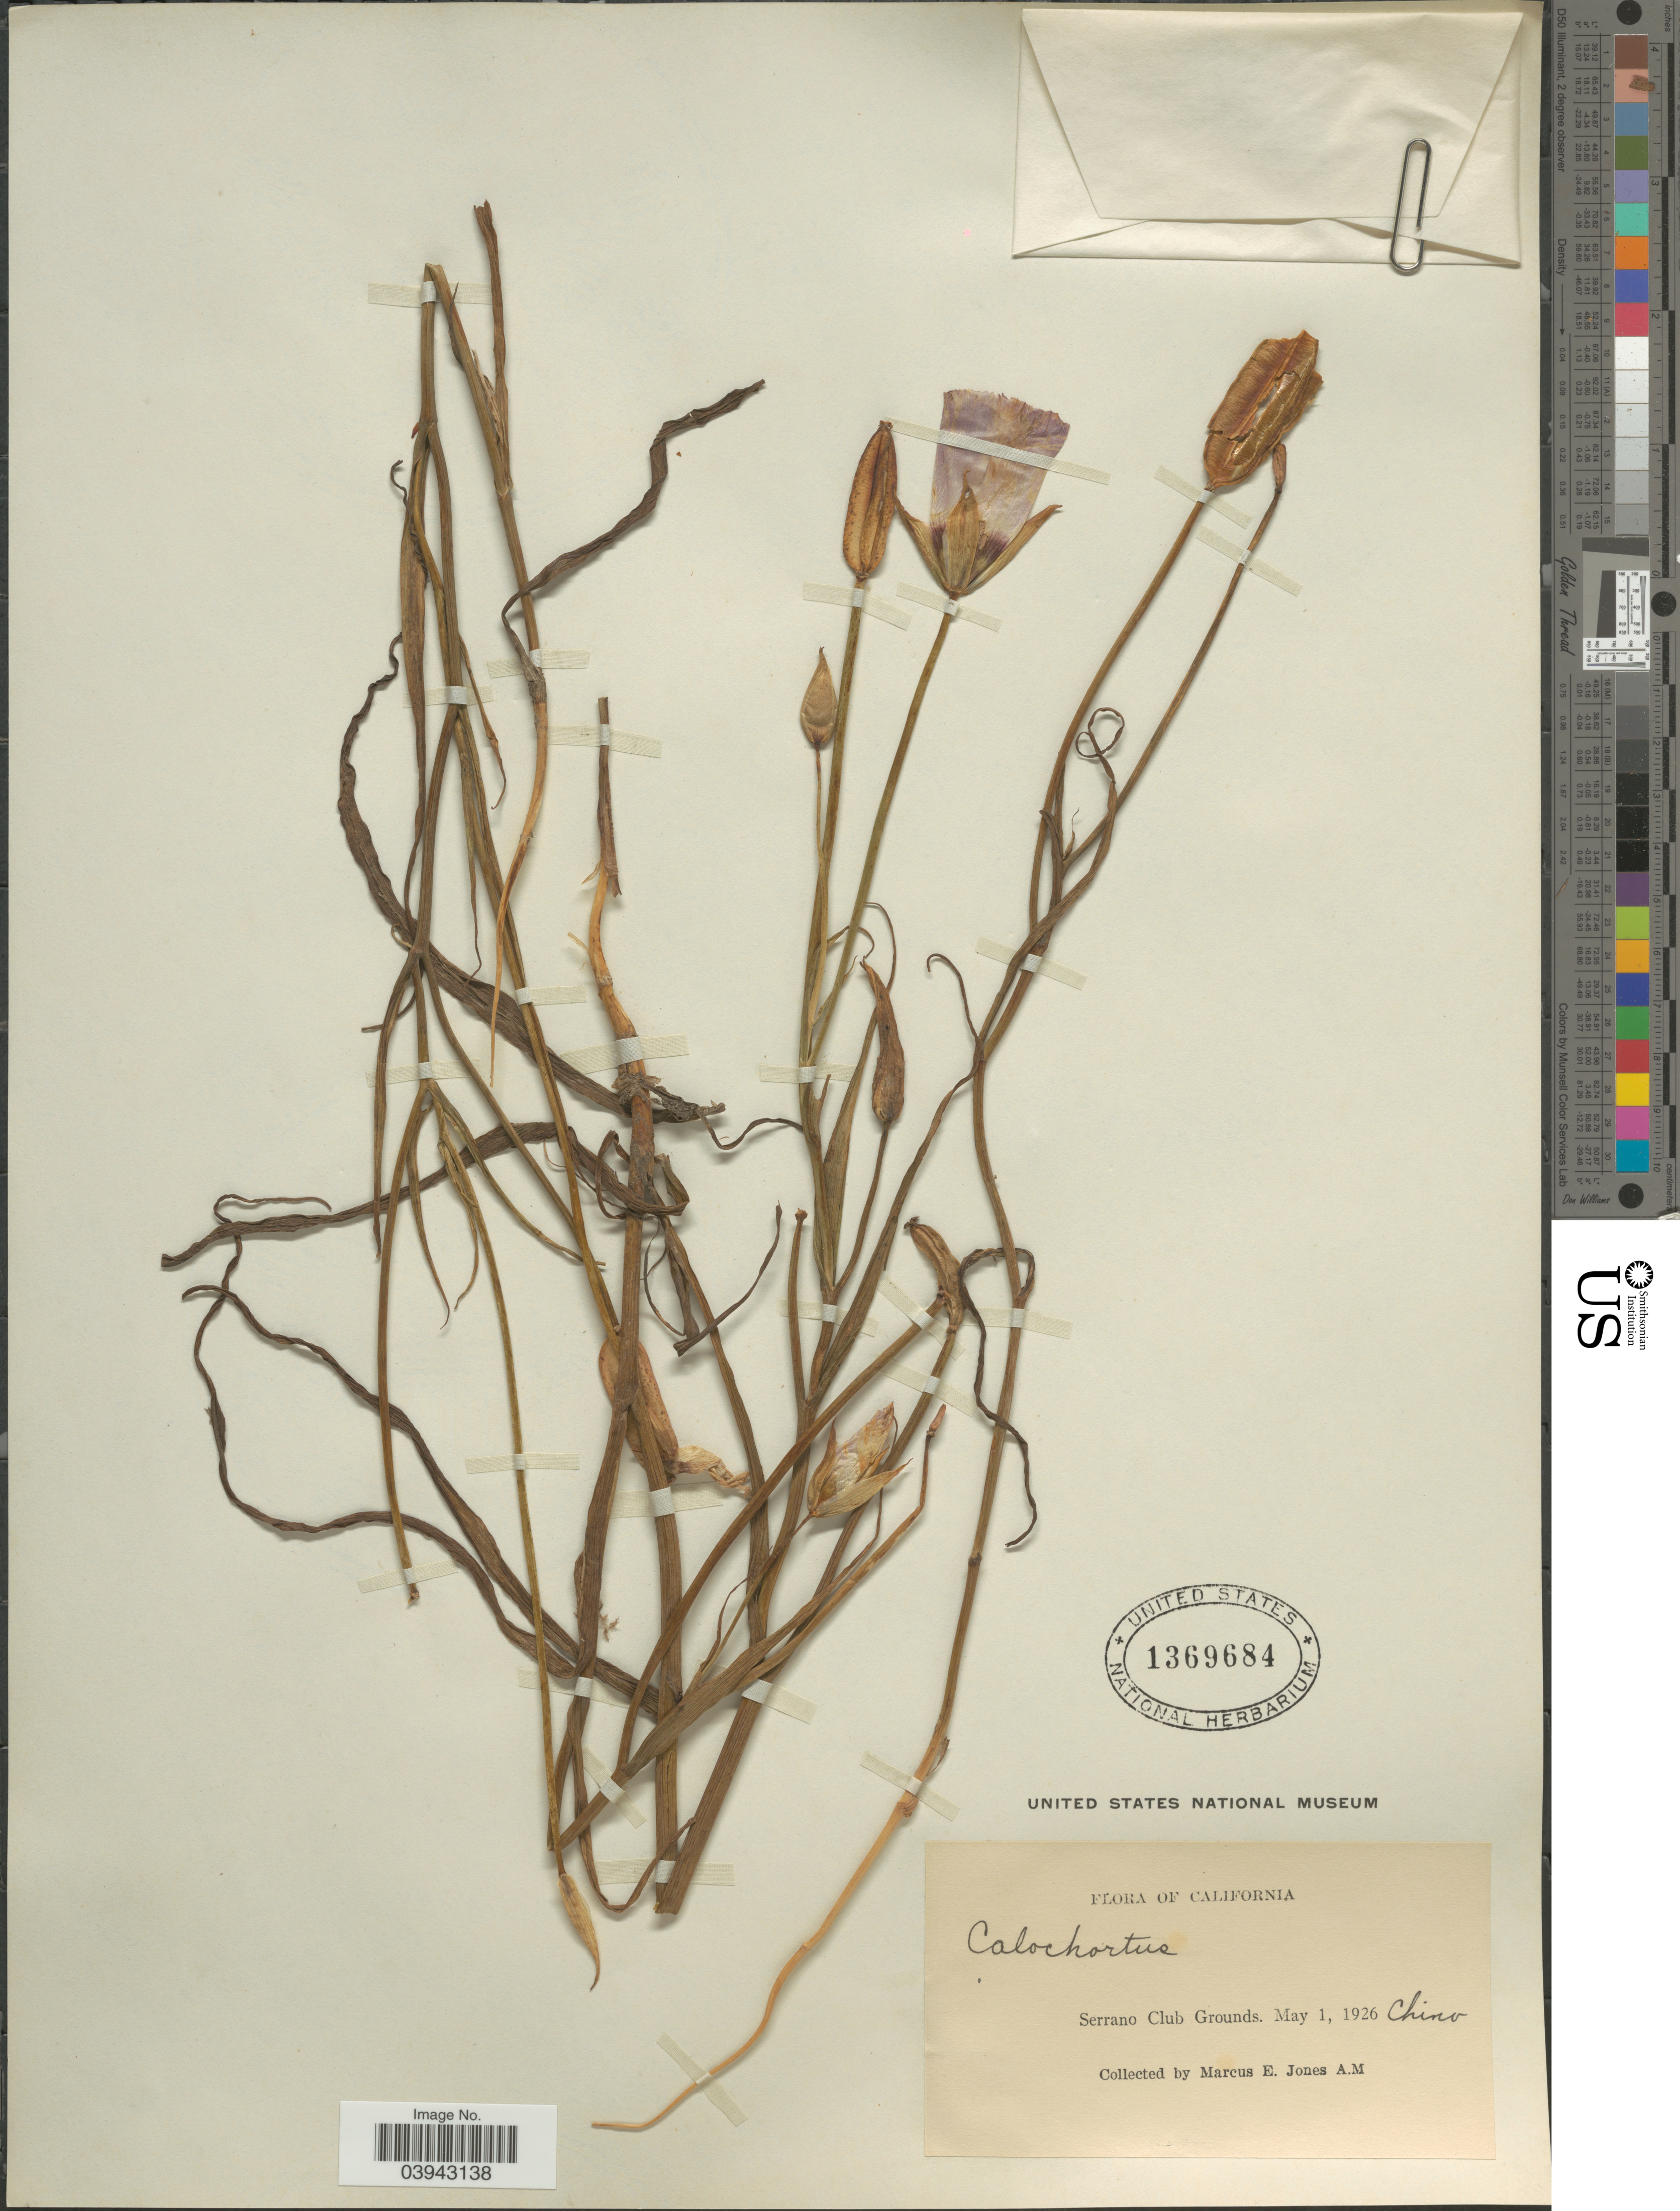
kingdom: Plantae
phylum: Tracheophyta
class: Liliopsida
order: Liliales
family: Liliaceae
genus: Calochortus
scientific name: Calochortus sp.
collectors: M. E. Jones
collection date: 1926-05-01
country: United States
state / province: California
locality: Serrano Club Grounds. Chino.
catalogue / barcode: US 1369684